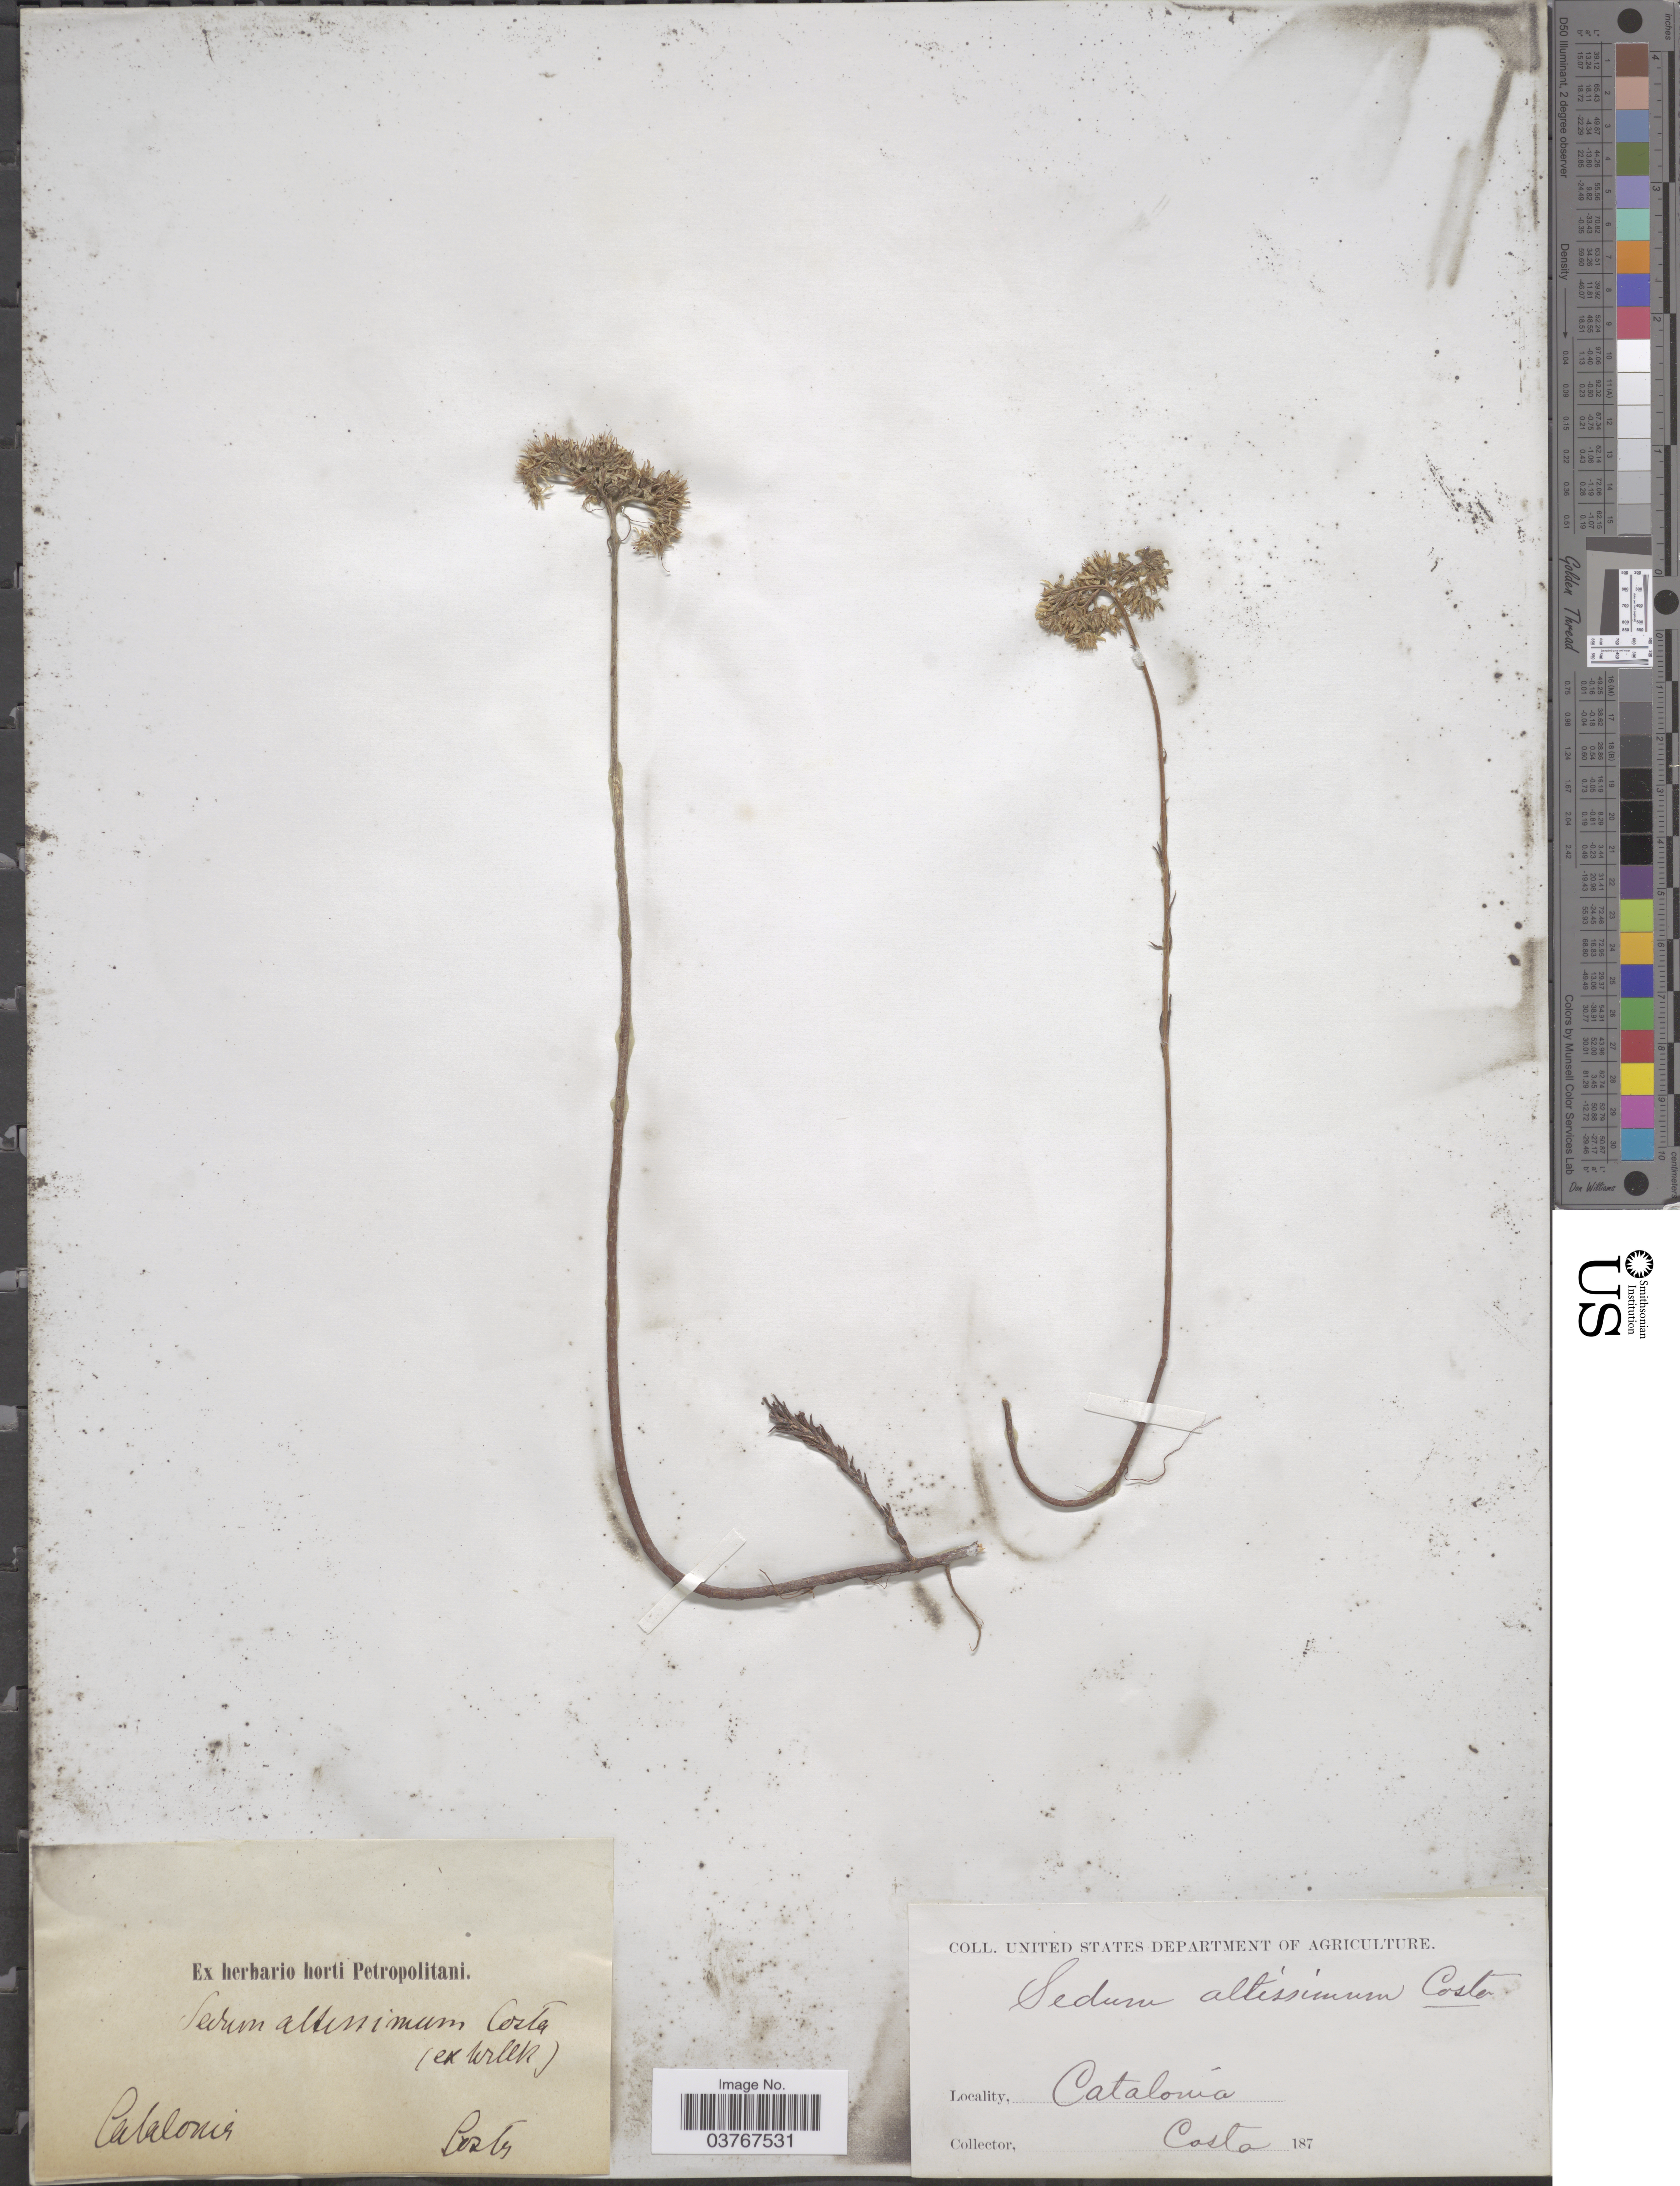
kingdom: Plantae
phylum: Tracheophyta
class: Magnoliopsida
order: Saxifragales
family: Crassulaceae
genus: Petrosedum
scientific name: Petrosedum sediforme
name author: (Jacq.) Grulich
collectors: -. Costa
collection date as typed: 187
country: Spain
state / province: Catalunya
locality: Catalonia.